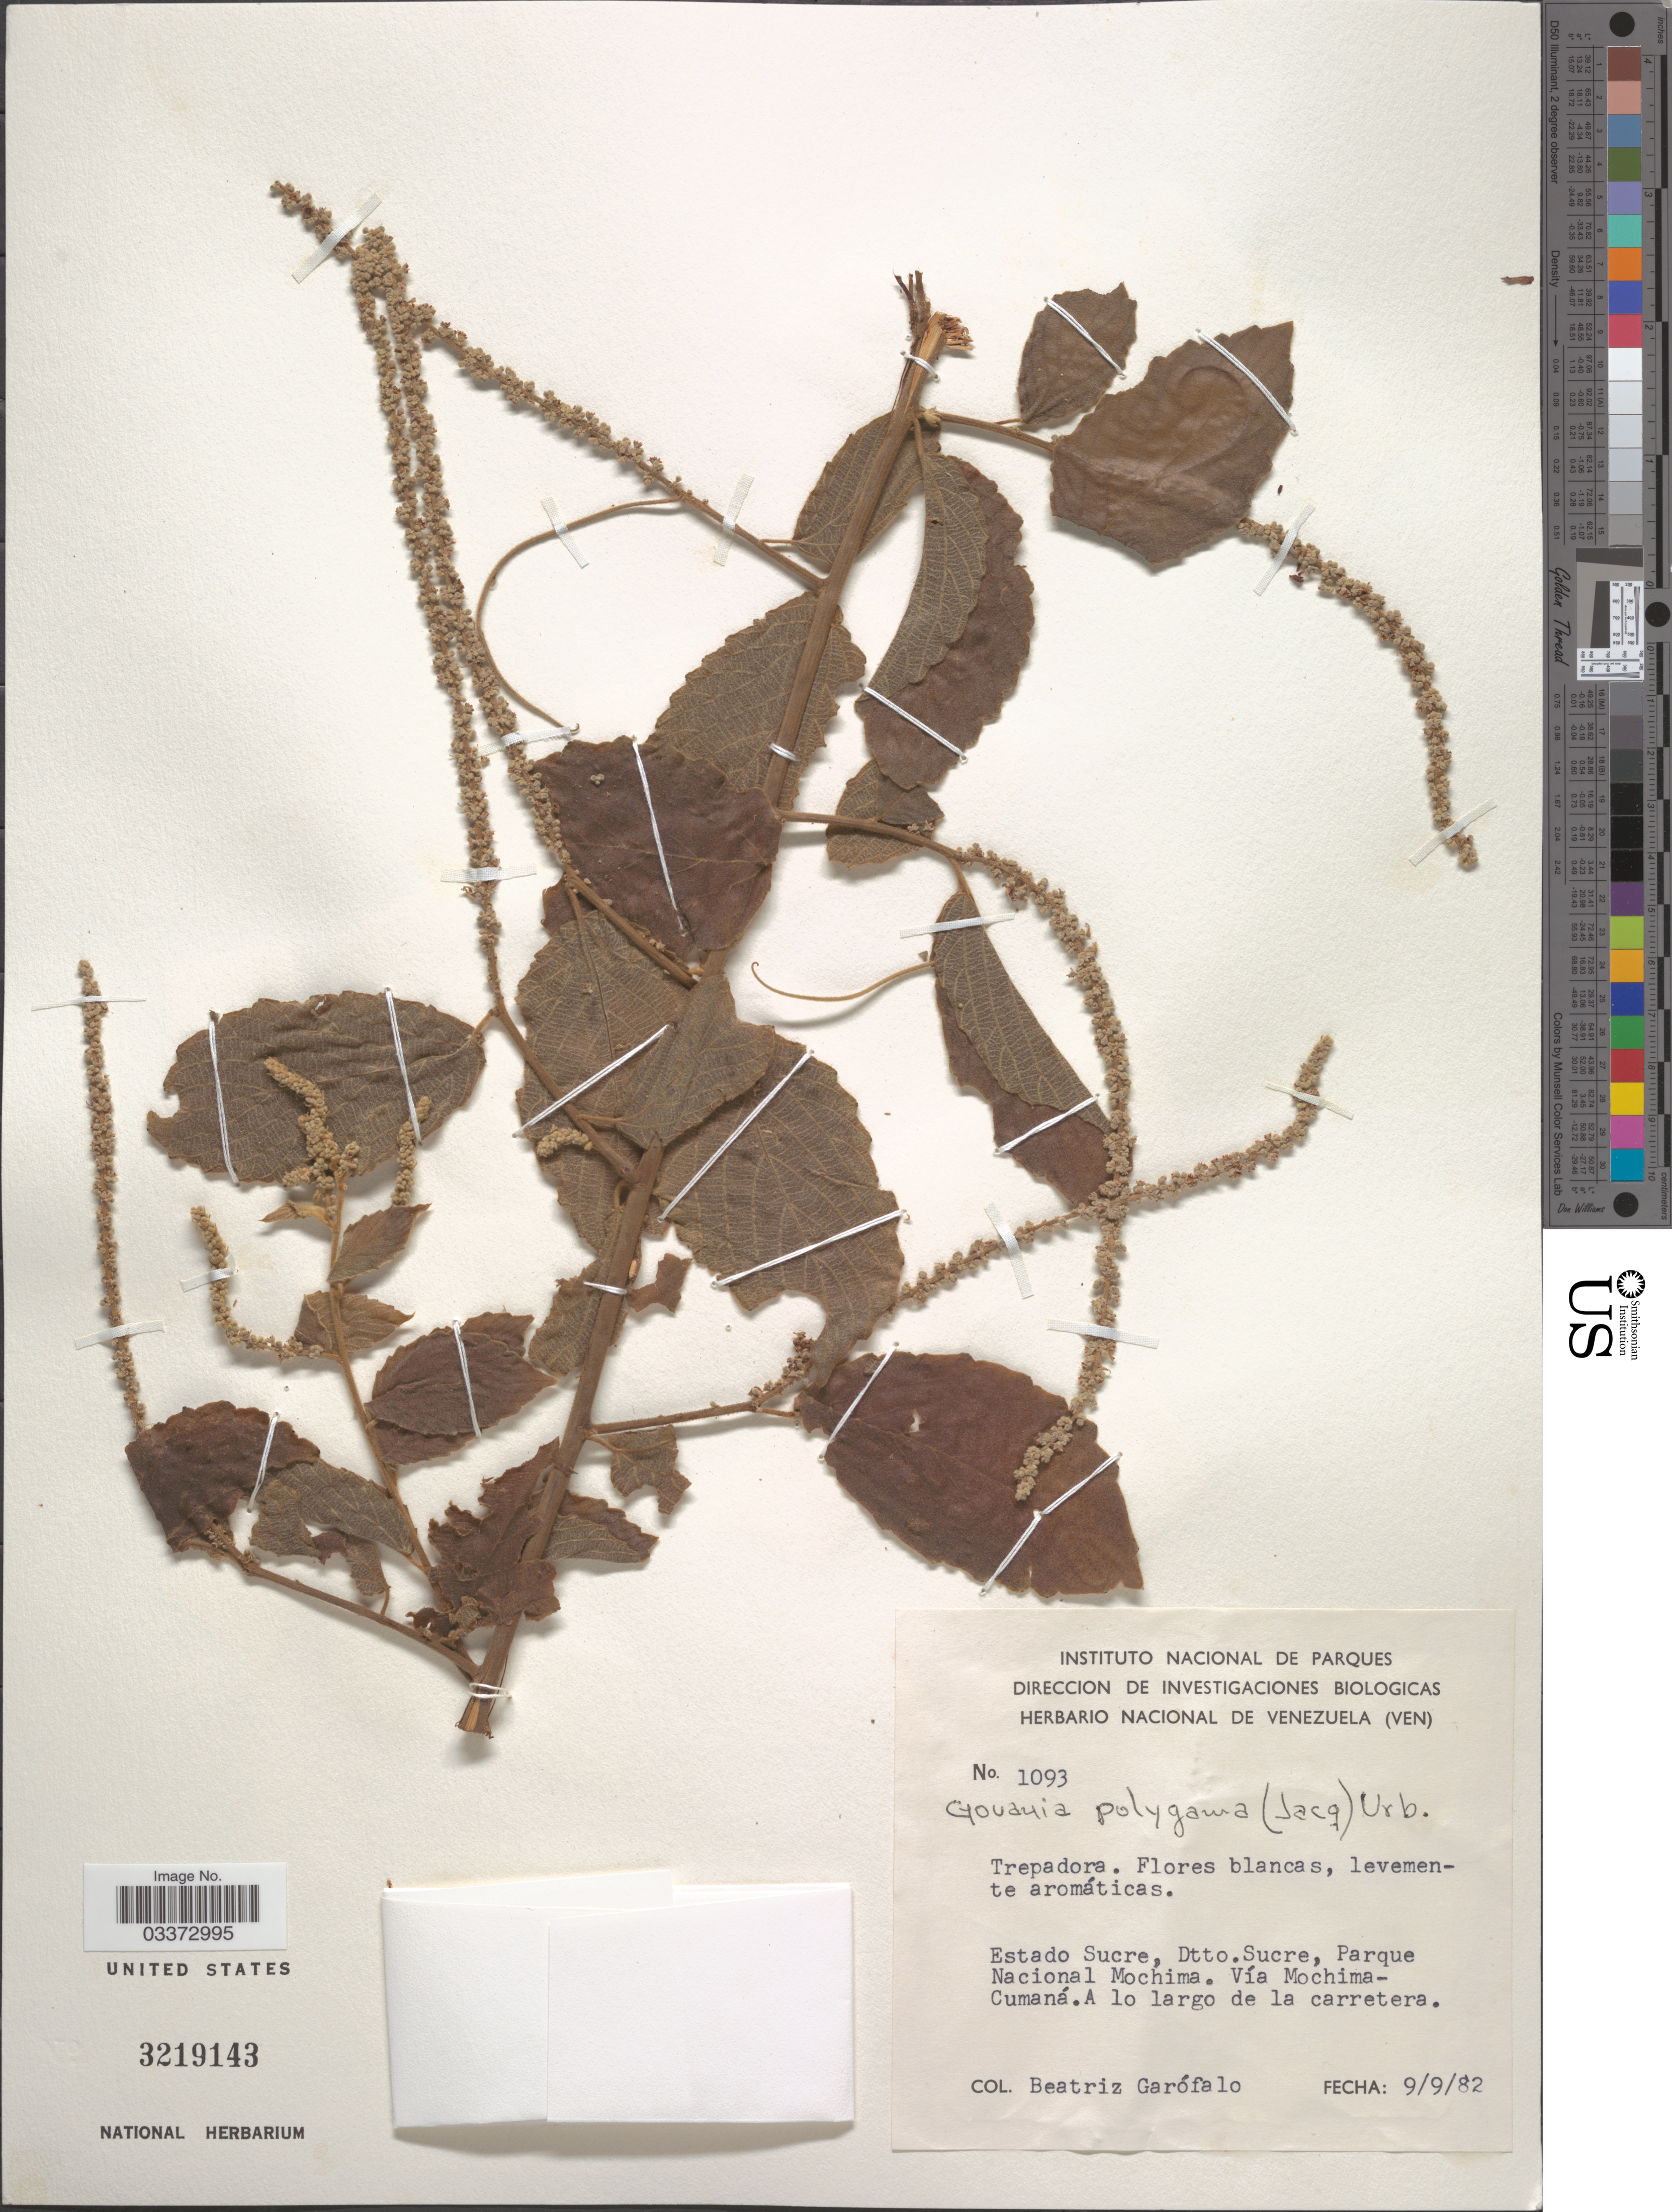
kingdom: Plantae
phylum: Tracheophyta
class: Magnoliopsida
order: Rosales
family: Rhamnaceae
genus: Gouania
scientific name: Gouania velutina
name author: Reissek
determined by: Figueira, Mauricio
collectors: B. Garofalo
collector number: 1093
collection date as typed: Transcribed d/m/y: 9/9/82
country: Venezuela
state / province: Sucre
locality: Dtto. Sucre, Parque Nacional Mochima. Vía Mochima-Cumaná. A lo largo de la carretera.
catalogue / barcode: US 3219143